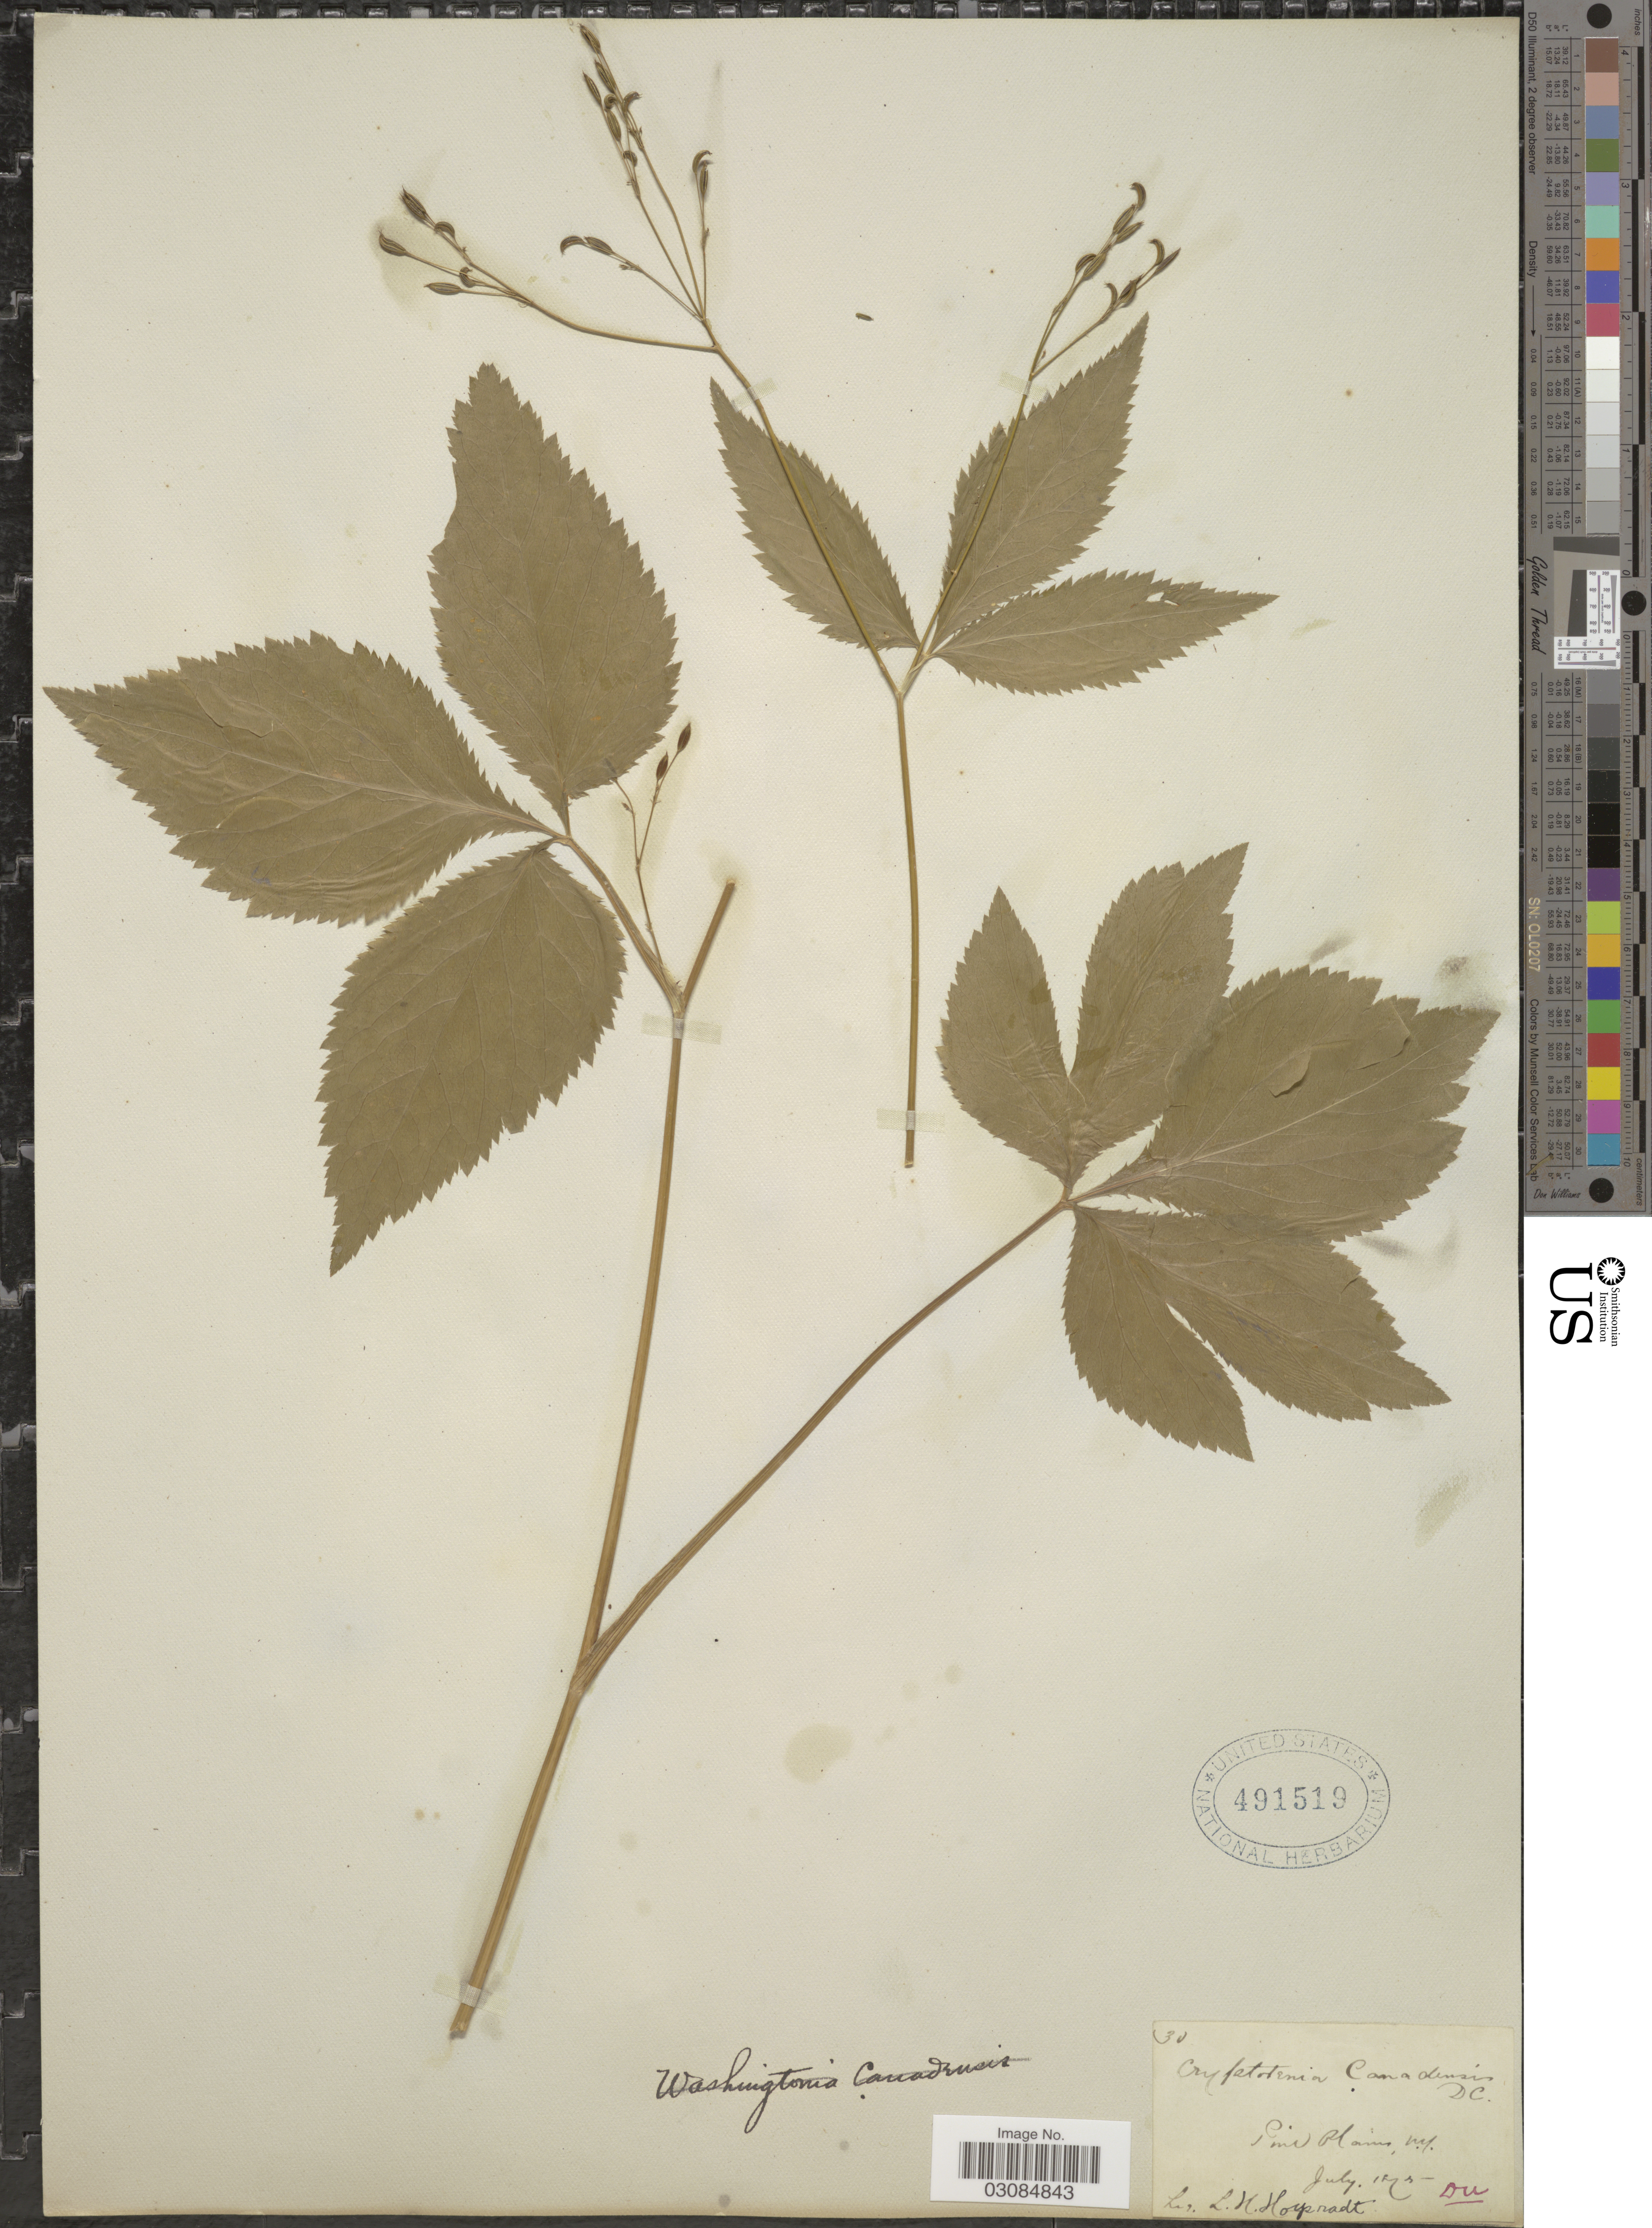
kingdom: Plantae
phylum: Tracheophyta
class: Magnoliopsida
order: Apiales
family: Apiaceae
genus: Cryptotaenia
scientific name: Cryptotaenia canadensis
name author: (L.) DC.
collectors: L. Hoysradt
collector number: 30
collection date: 1874-07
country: United States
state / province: New York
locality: Pine Plains.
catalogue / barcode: US 491519